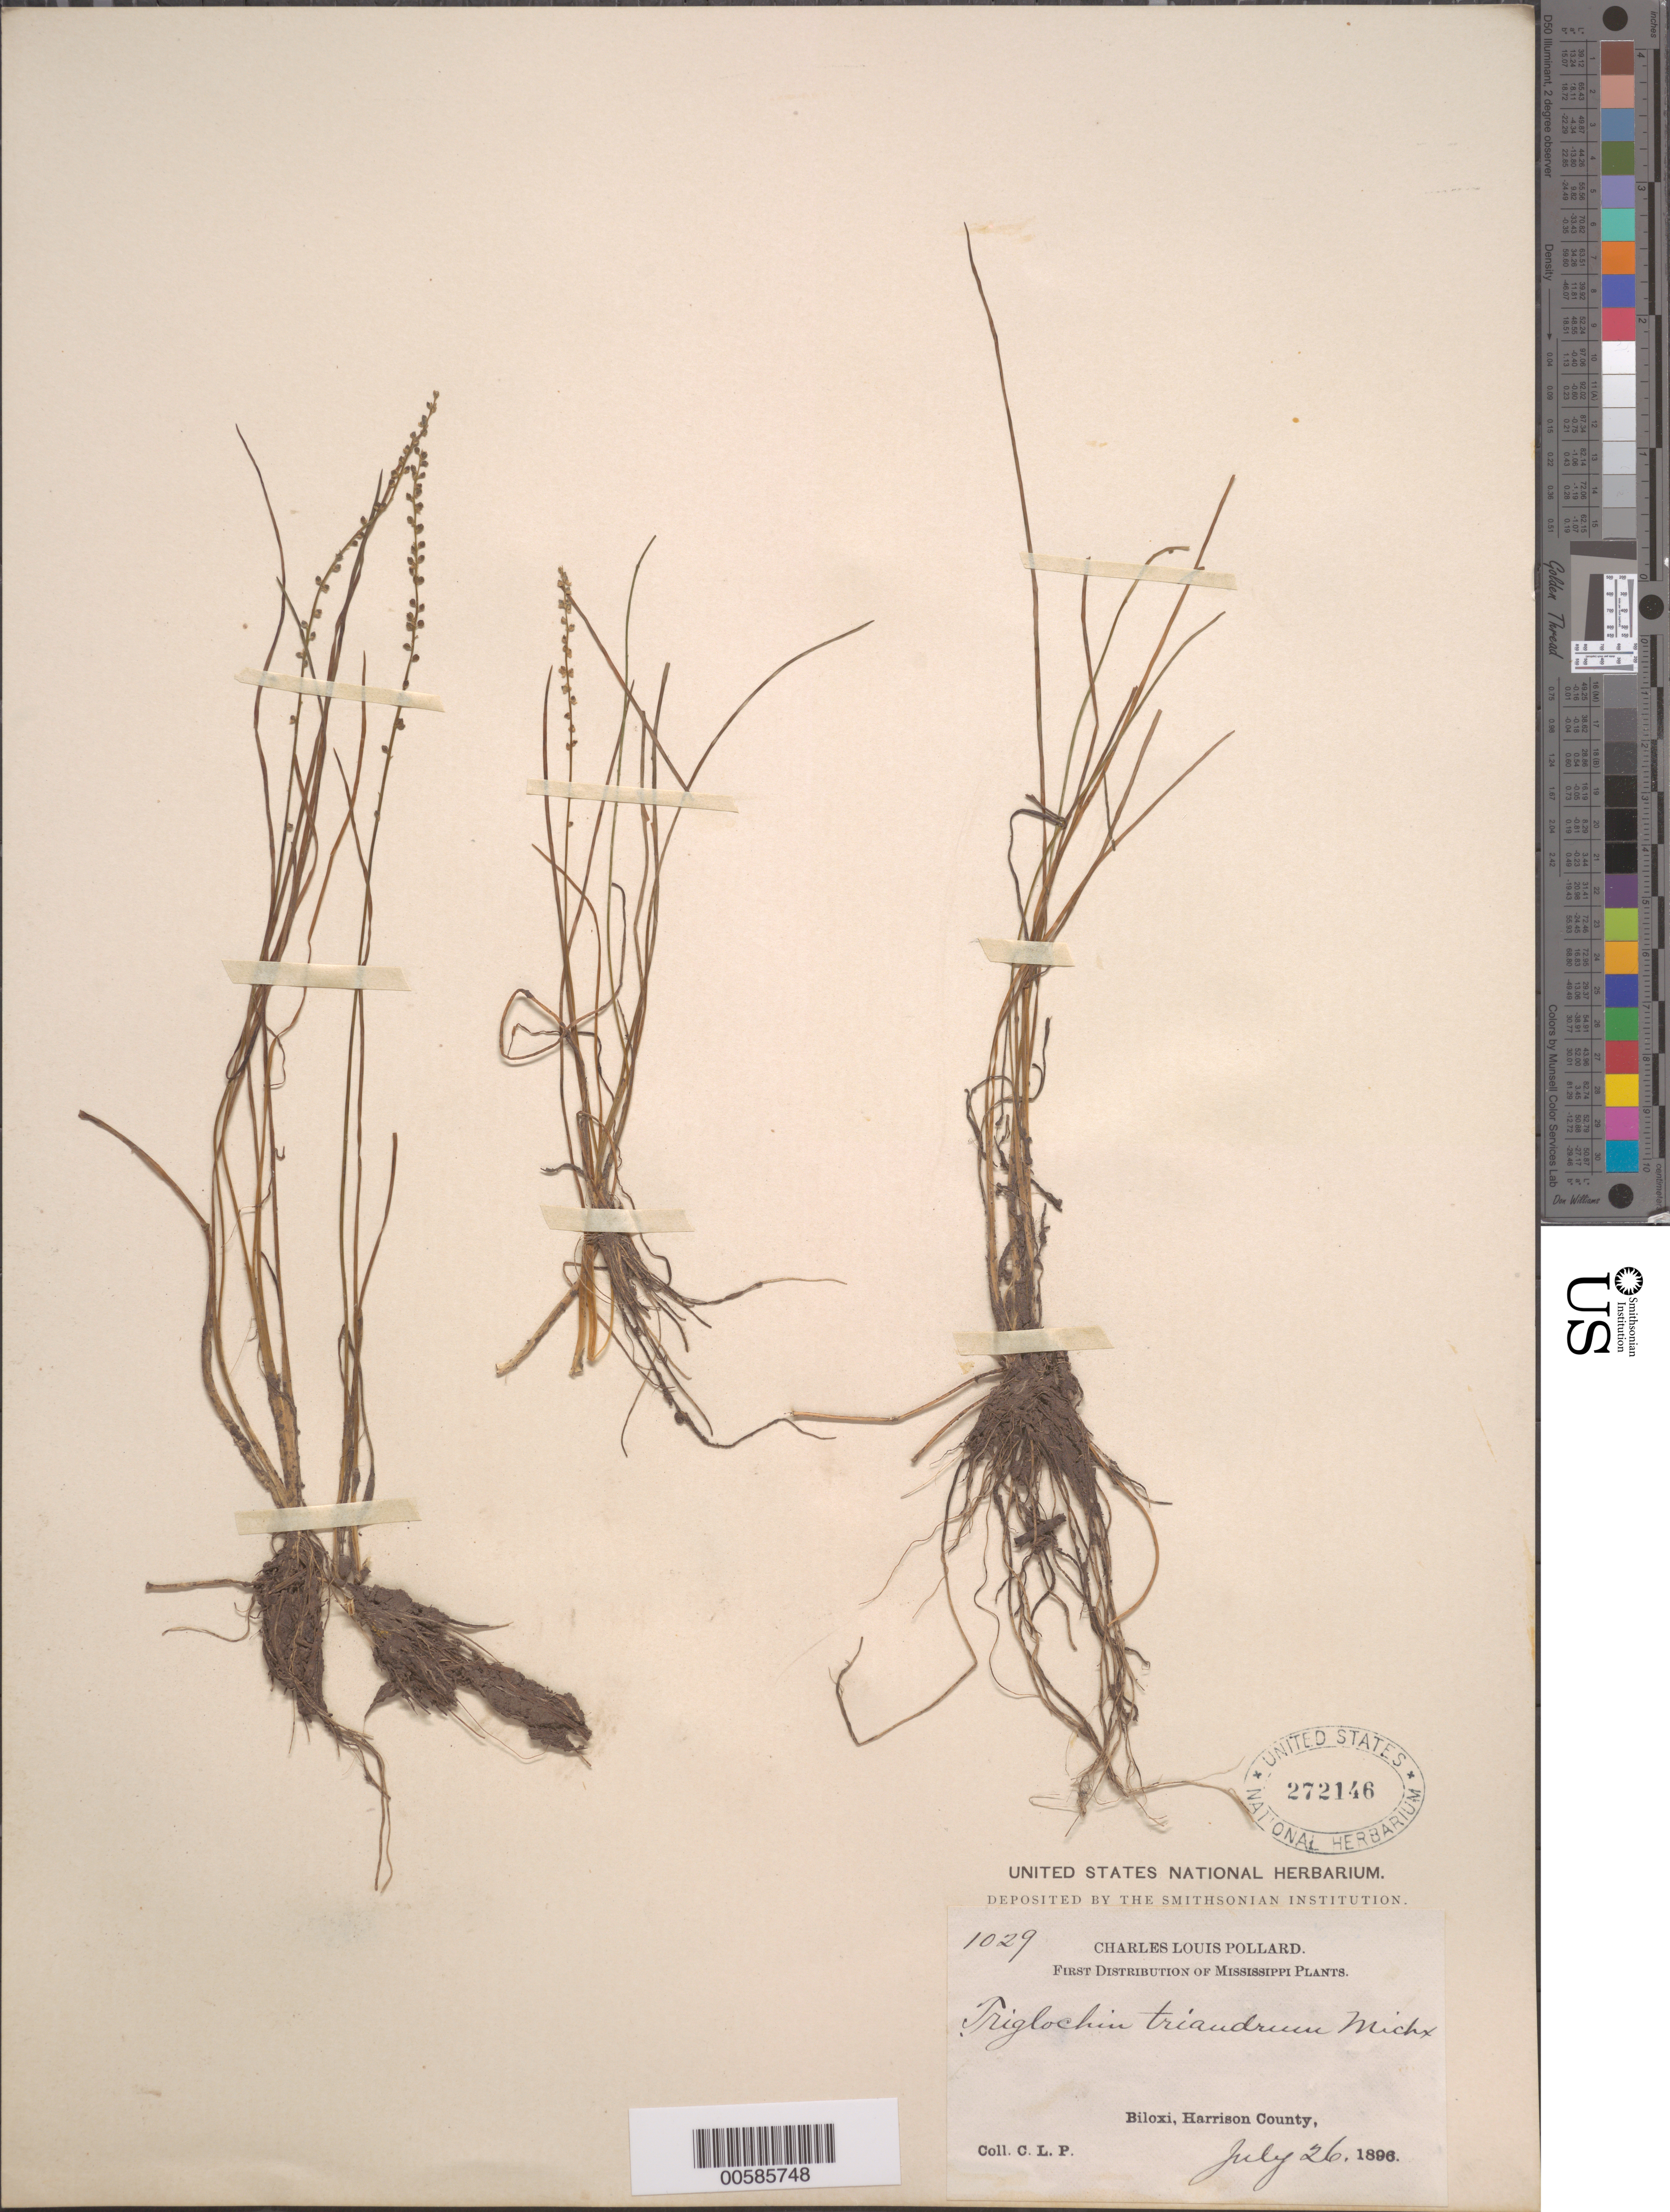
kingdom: Plantae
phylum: Tracheophyta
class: Liliopsida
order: Alismatales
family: Juncaginaceae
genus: Triglochin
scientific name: Triglochin striata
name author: Ruiz & Pav.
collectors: C. L. Pollard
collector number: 1029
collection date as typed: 26 Jul 1896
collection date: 1896-07-26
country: United States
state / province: Mississippi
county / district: Harrison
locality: Biloxi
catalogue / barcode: US 272146